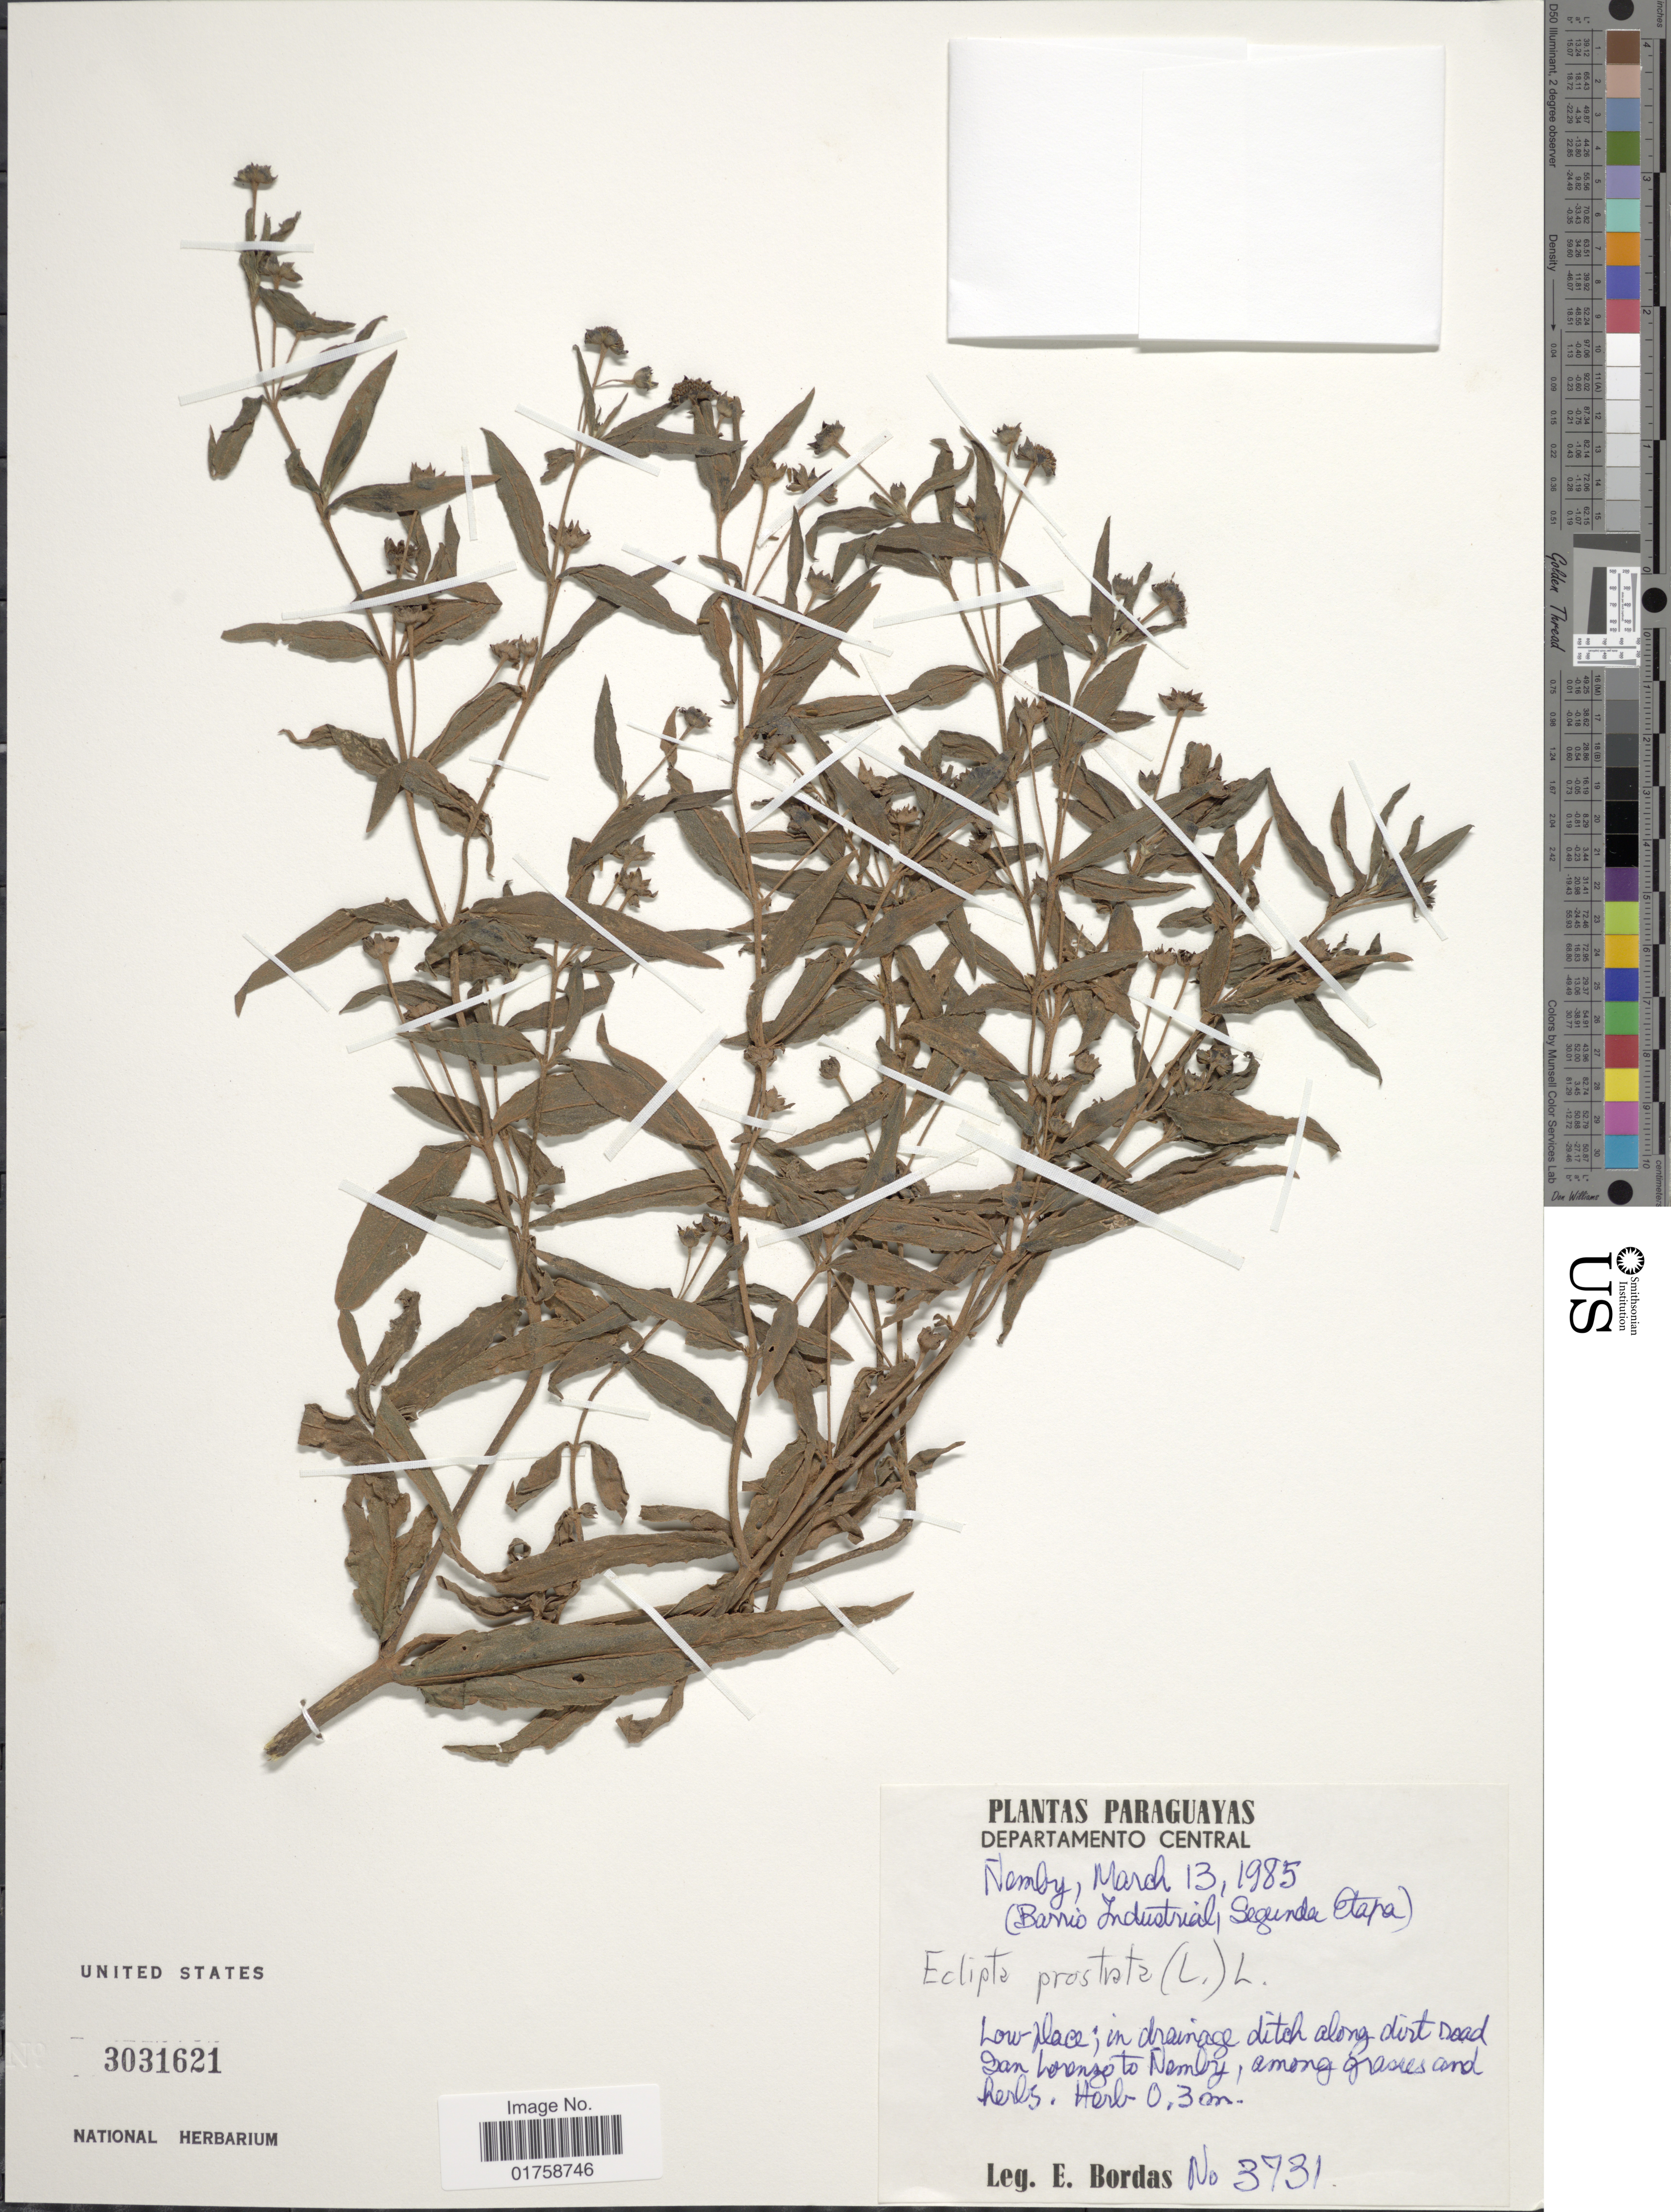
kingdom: Plantae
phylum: Tracheophyta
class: Magnoliopsida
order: Asterales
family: Asteraceae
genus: Eclipta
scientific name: Eclipta alba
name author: (L.) Hassk.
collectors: E. Bordas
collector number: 3731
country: Paraguay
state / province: Central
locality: Paraguayas. Departamento Central. Low place; in drainage ditch along dirt road San Lorenzo to Nemby, among grasses and herbs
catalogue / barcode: US 3031621